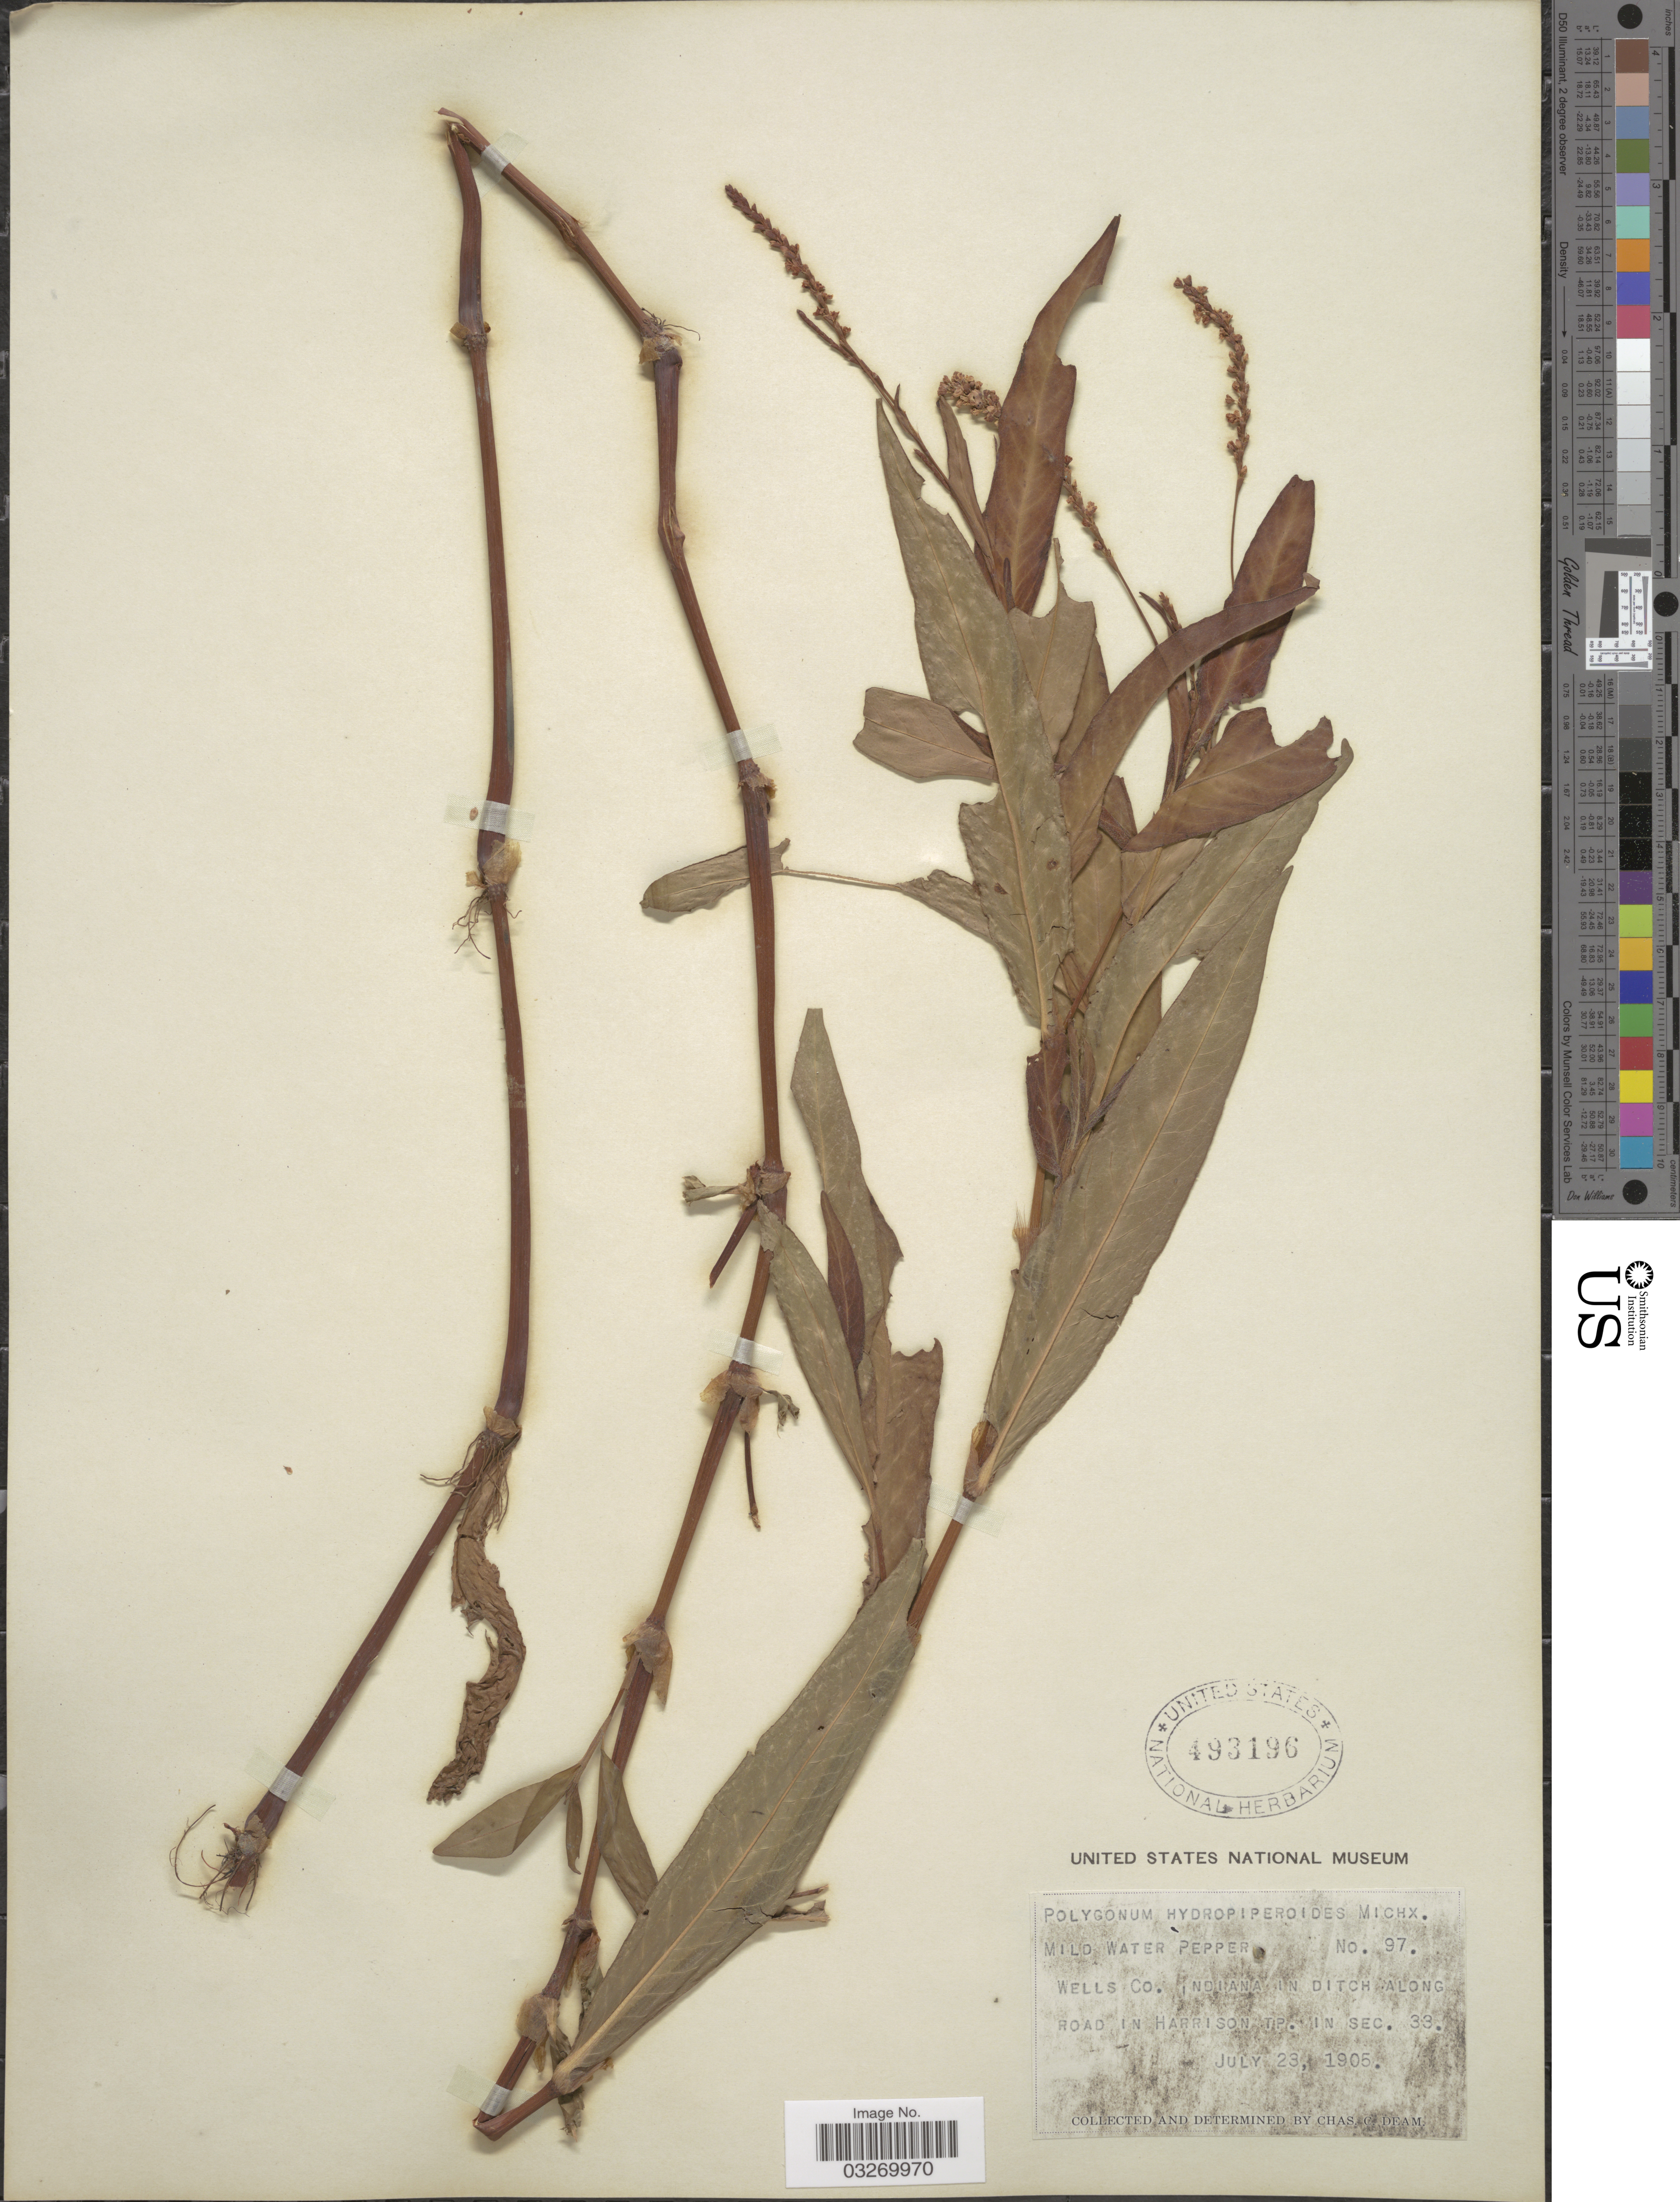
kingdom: Plantae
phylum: Tracheophyta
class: Magnoliopsida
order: Caryophyllales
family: Polygonaceae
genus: Persicaria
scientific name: Persicaria hydropiperoides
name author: (Michx.) Small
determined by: Atha, D. E.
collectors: C. C. Deam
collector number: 97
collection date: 1905-07-23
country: United States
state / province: Indiana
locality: Wells Co. Indiana in Ditch along Road in Harrison Tp.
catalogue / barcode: US 493196